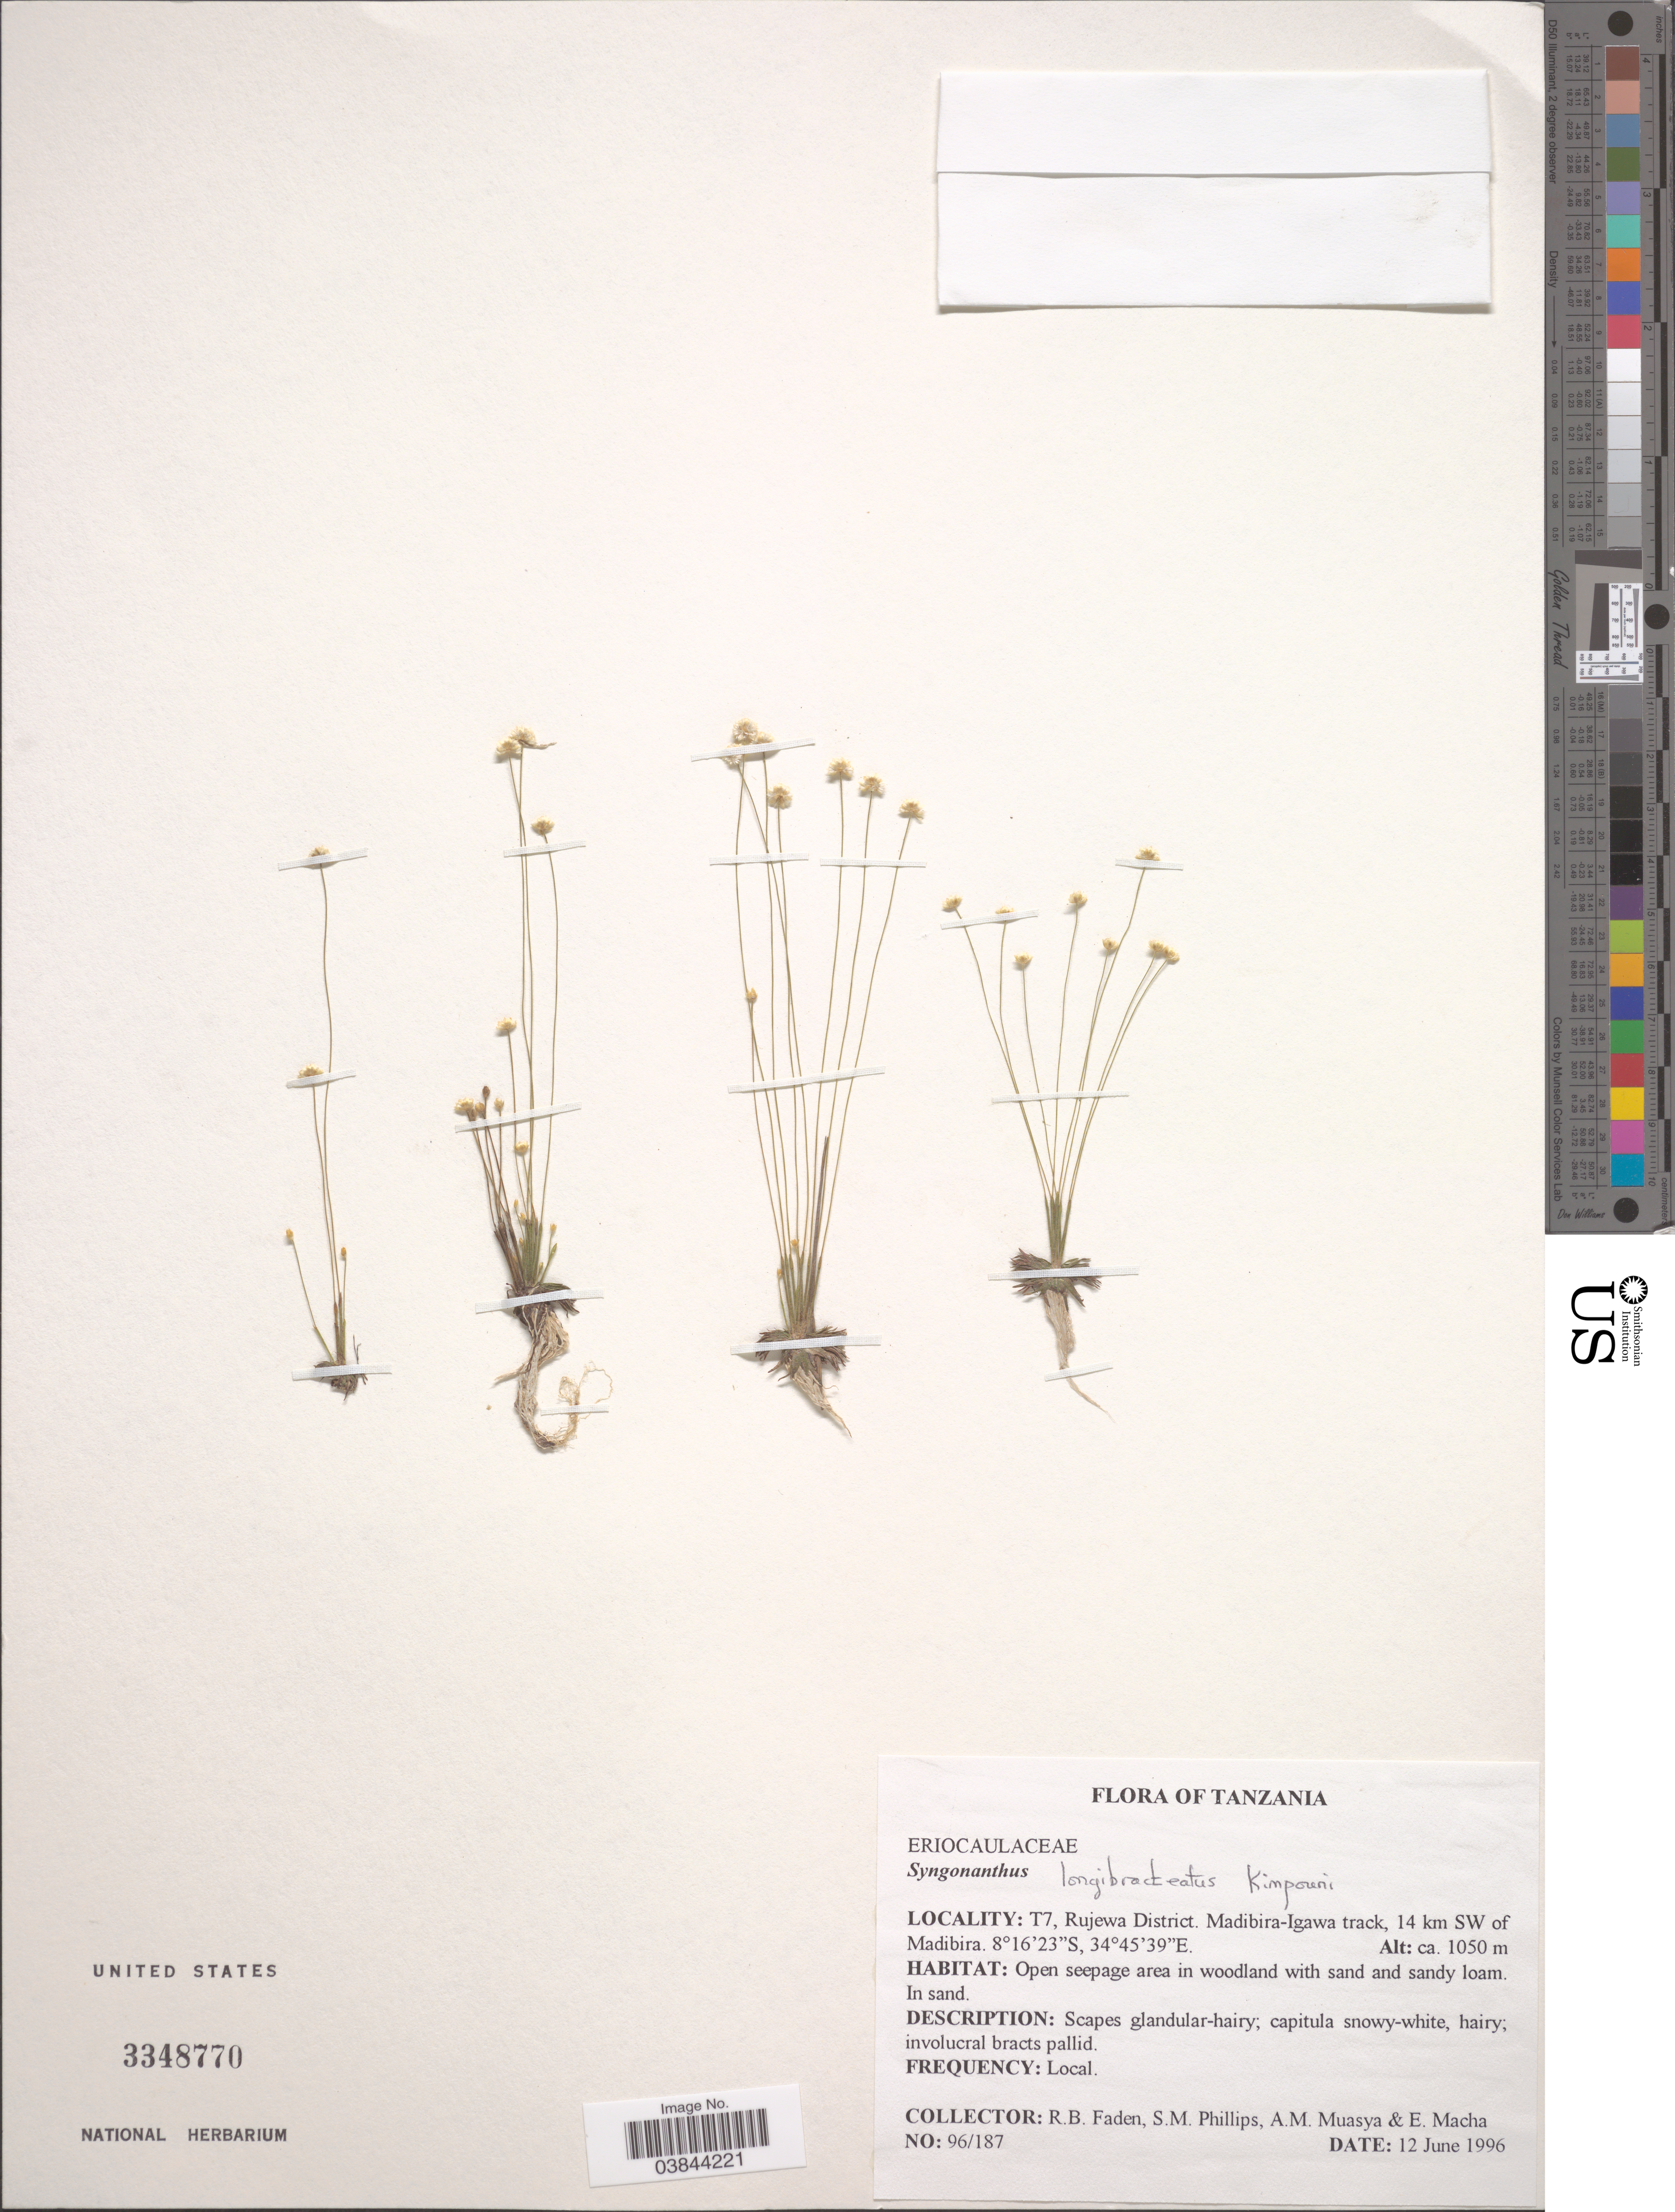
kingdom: Plantae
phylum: Tracheophyta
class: Liliopsida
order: Poales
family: Eriocaulaceae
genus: Syngonanthus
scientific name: Syngonanthus longibracteatus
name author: Kimp.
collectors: R. B. Faden, S. M. Phillips, A. Muasya & E. Macha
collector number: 96/187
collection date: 1996-06-12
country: Tanzania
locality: T7, Rujewa District. Madibira-Igawa track, 14 km SW of Madibira.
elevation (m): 1050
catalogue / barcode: US 3348770